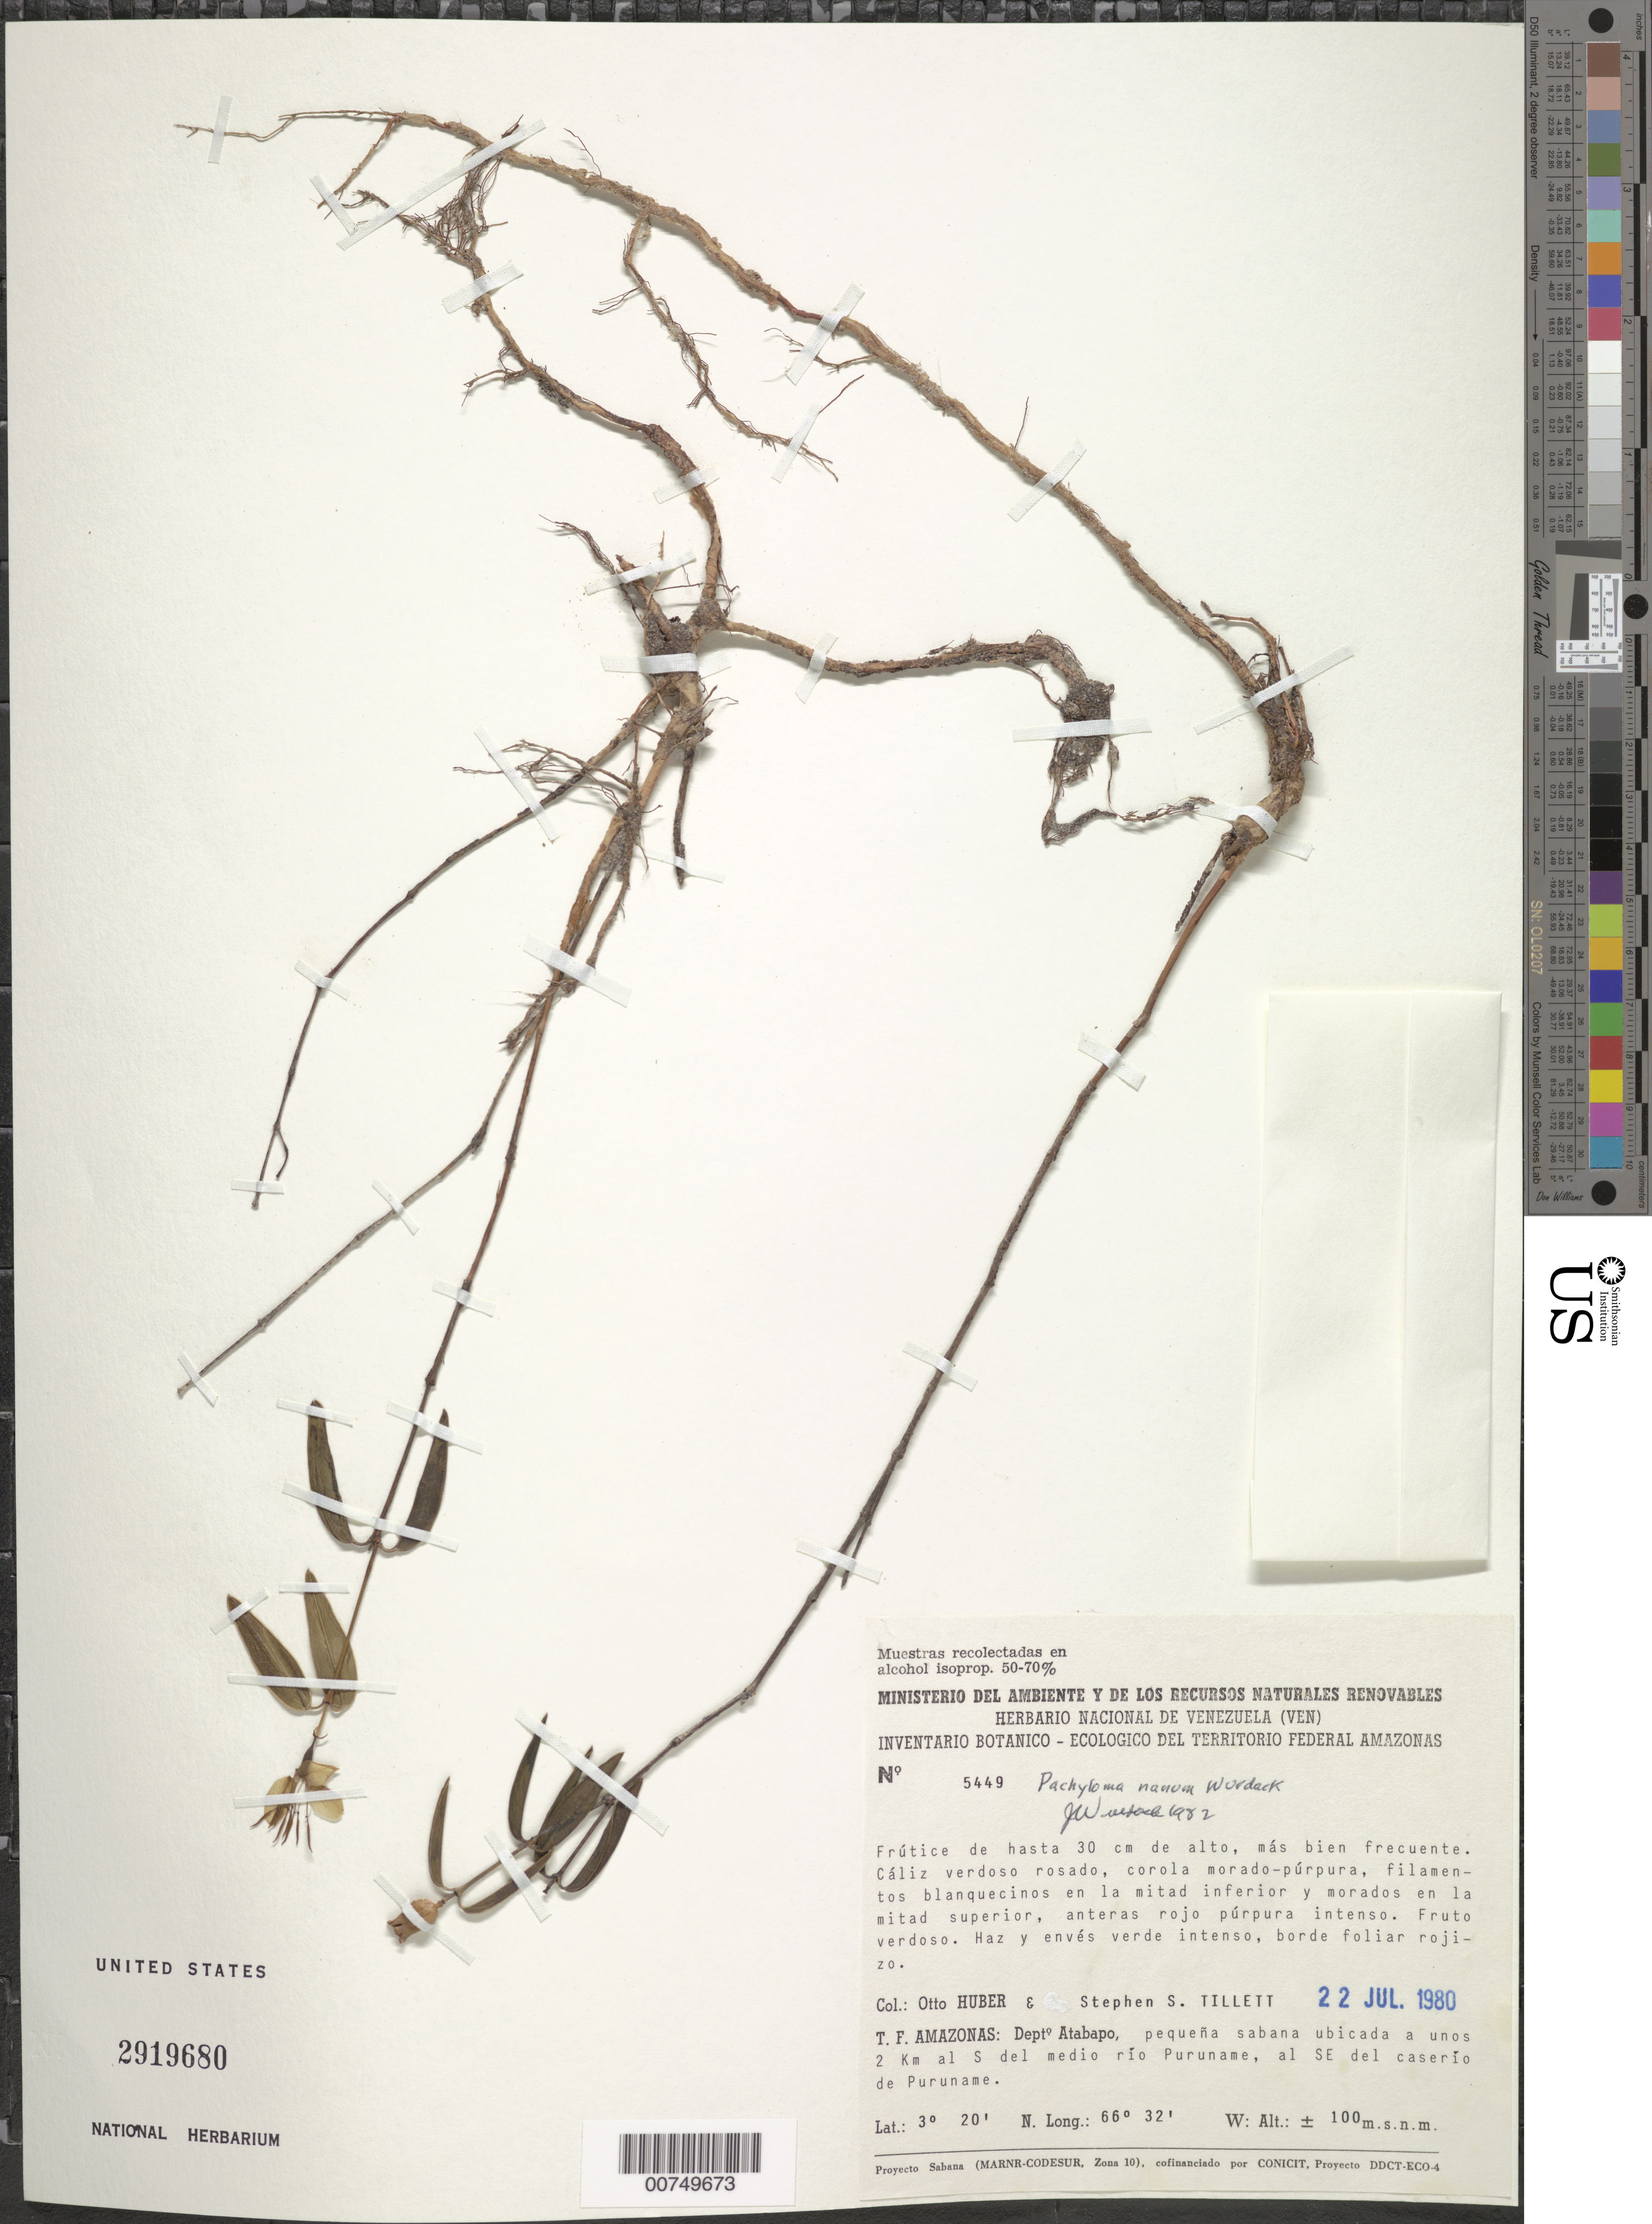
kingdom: Plantae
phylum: Tracheophyta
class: Magnoliopsida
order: Myrtales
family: Melastomataceae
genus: Pachyloma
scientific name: Pachyloma nanum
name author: Wurdack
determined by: Wurdack, John J., (US), US (UNITED STATES)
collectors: O. Huber & S. S. Tillett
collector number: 5449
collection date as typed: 22-Jul-80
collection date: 1980-07-22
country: Venezuela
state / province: Amazonas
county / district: Atabapo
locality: Río Puruname, 2 km al S, SE de caserío de Puruname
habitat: Small savanna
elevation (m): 100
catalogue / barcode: US 2919680